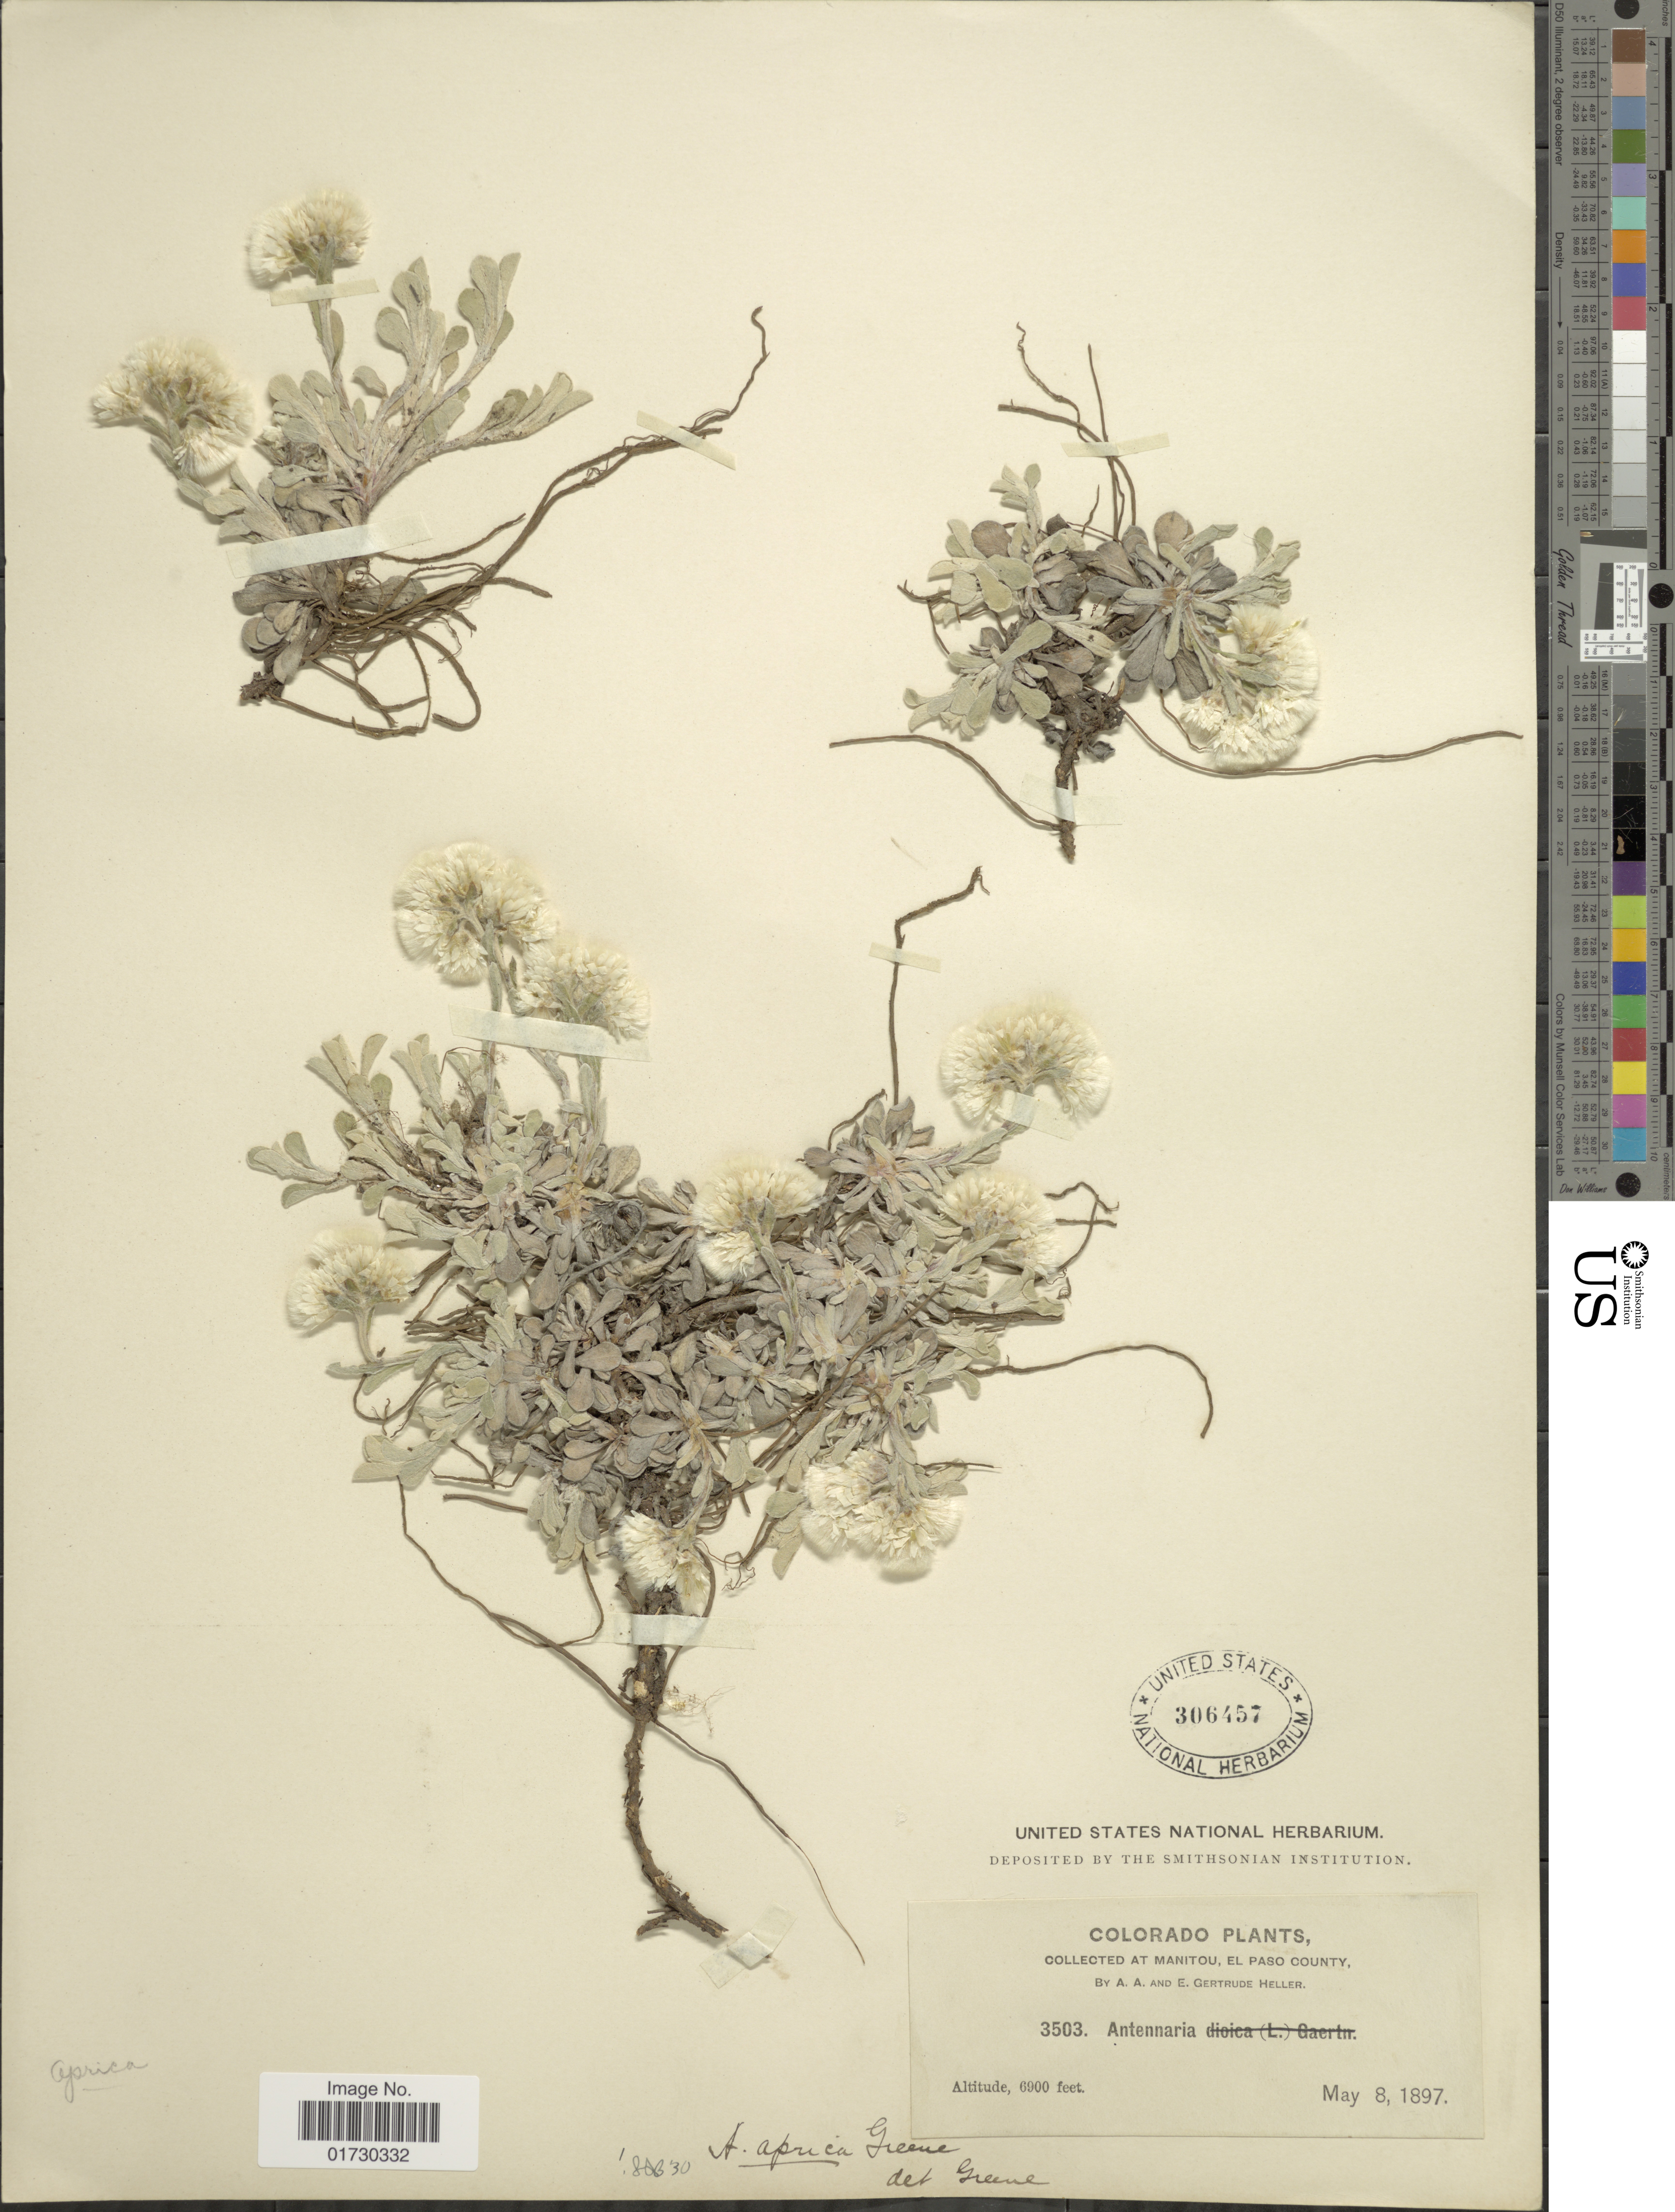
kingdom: Plantae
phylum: Tracheophyta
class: Magnoliopsida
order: Asterales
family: Asteraceae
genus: Antennaria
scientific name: Antennaria aprica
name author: Greene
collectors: A. A. Heller & E. G. Heller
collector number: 3503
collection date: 1897-05-08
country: United States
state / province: Colorado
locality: At Manitou, El Paso County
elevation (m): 2103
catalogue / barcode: US 306457